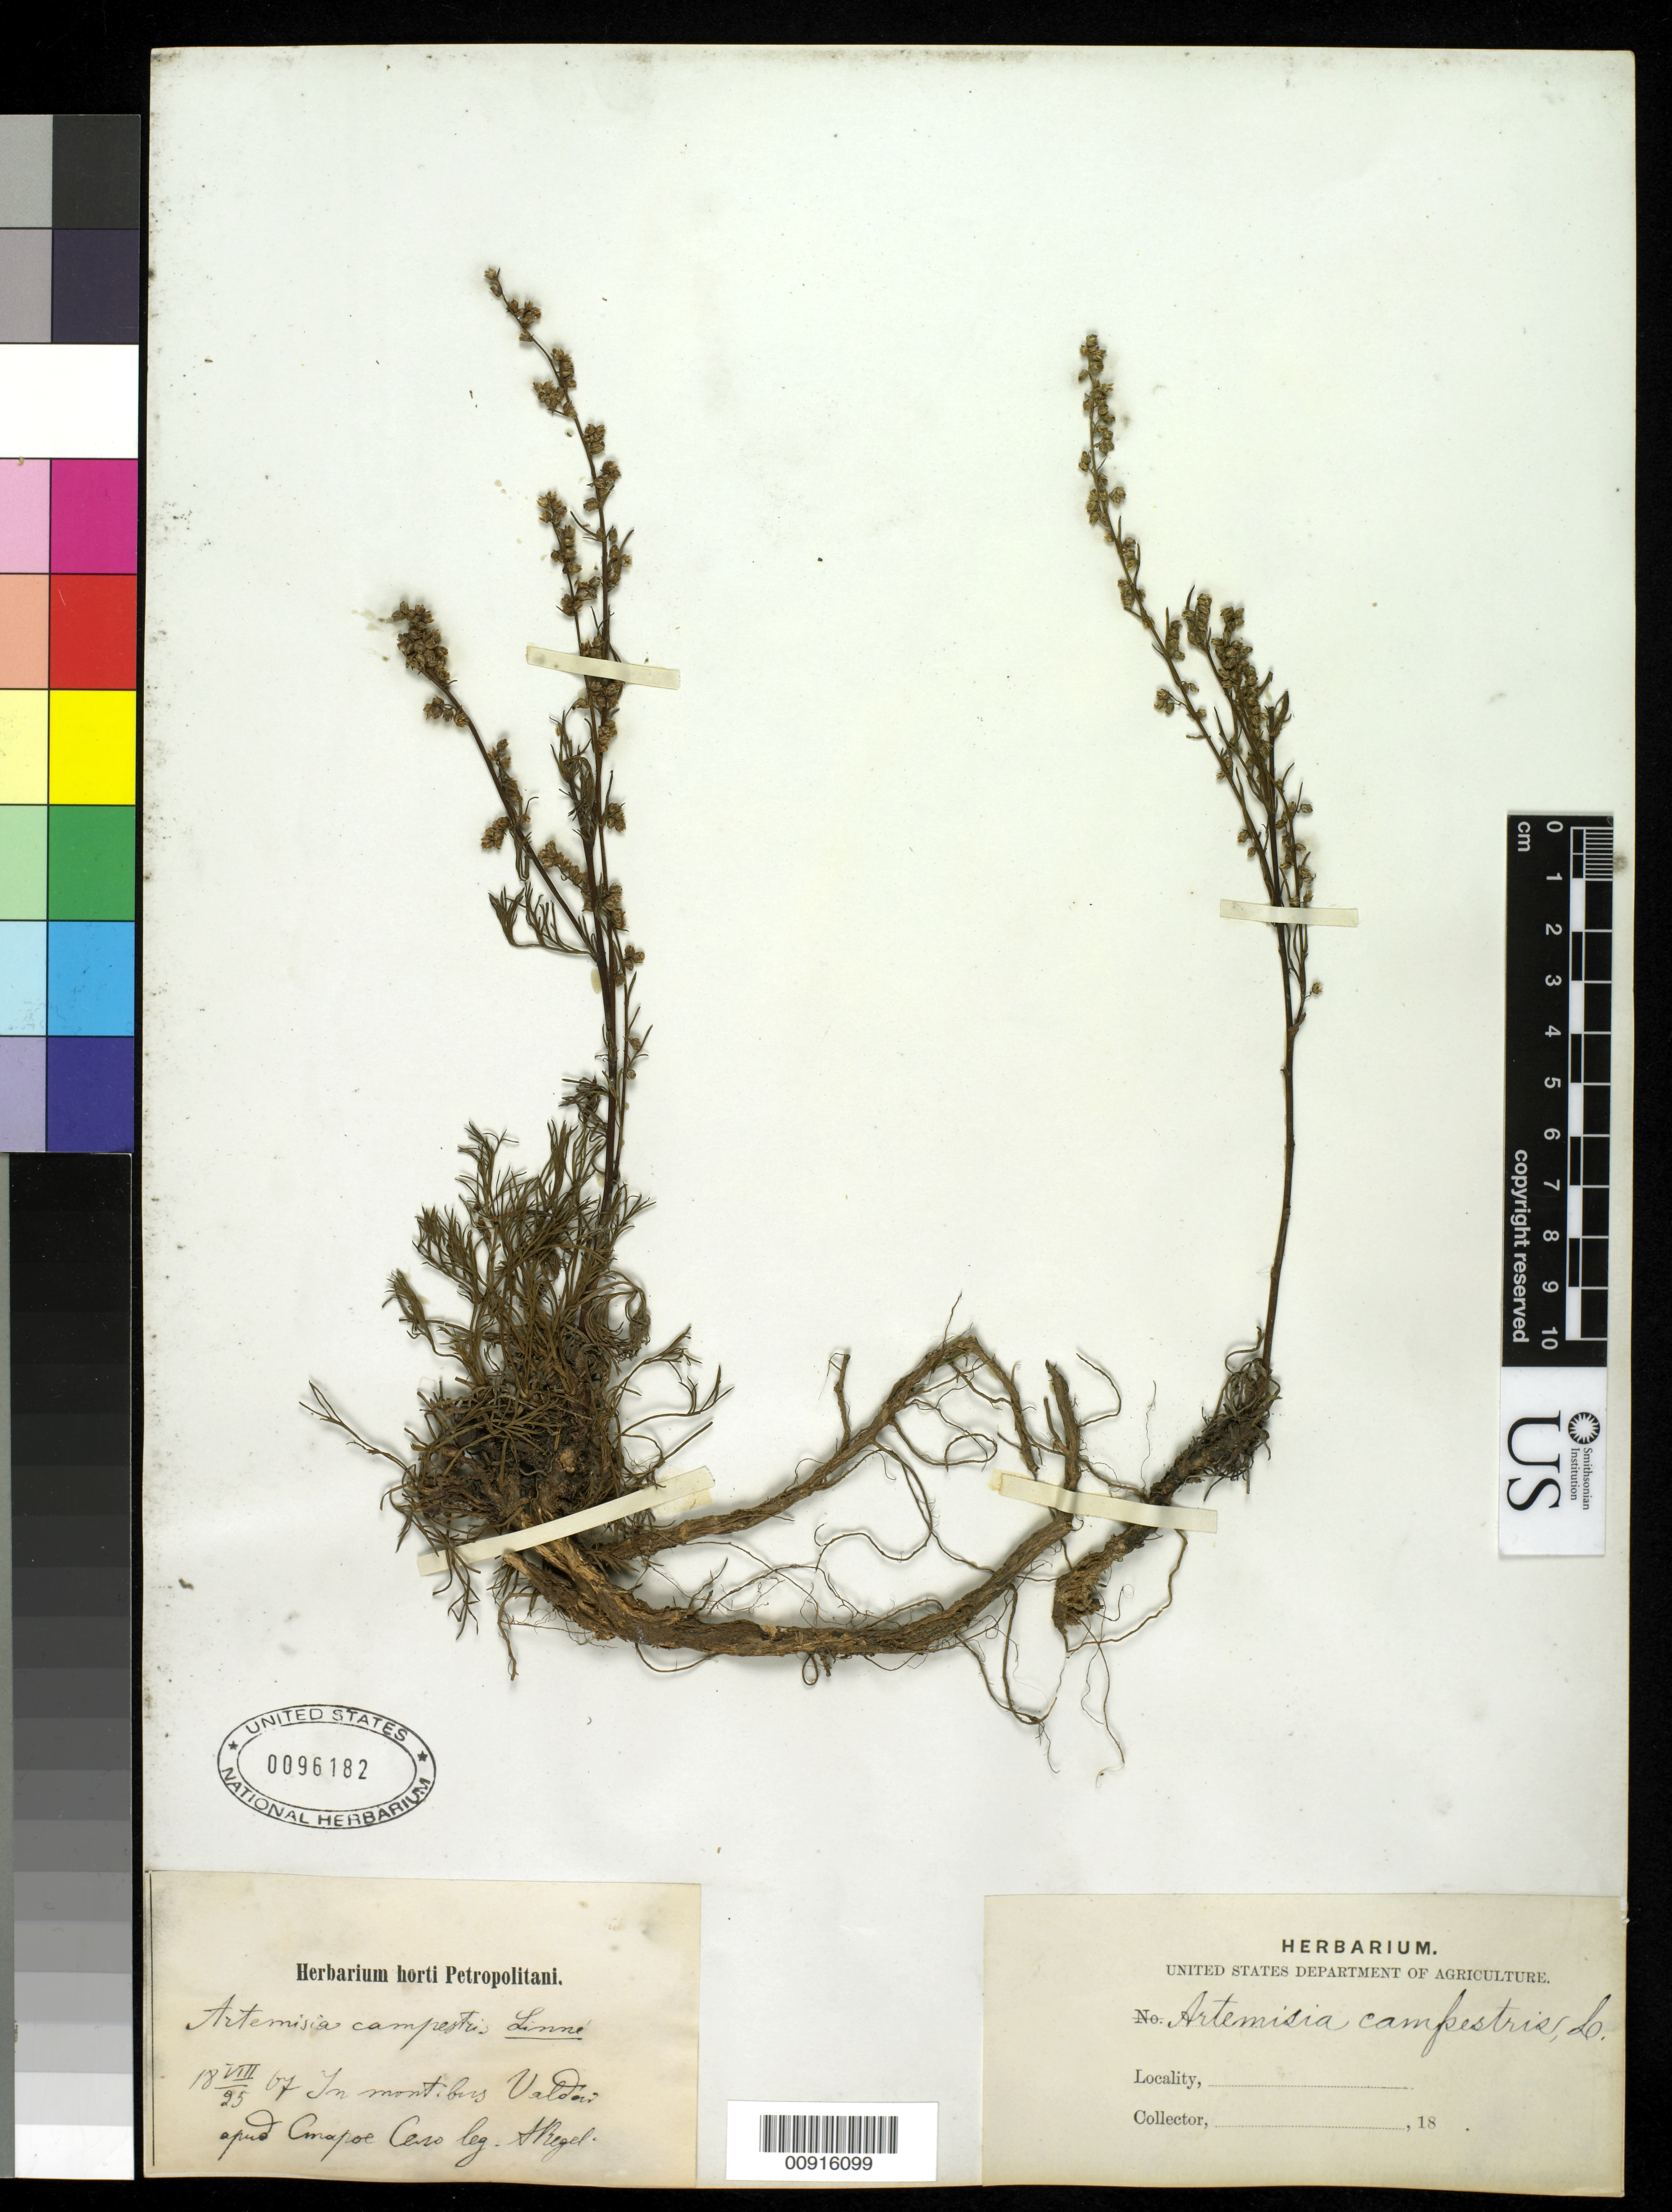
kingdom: Plantae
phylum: Tracheophyta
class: Magnoliopsida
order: Asterales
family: Asteraceae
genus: Artemisia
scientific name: Artemisia campestris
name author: L.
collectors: E. A. von Regel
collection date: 1825-08-18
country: Italy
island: Sicily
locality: In montibus Valdina apus Campoe Cero.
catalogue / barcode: US 96182